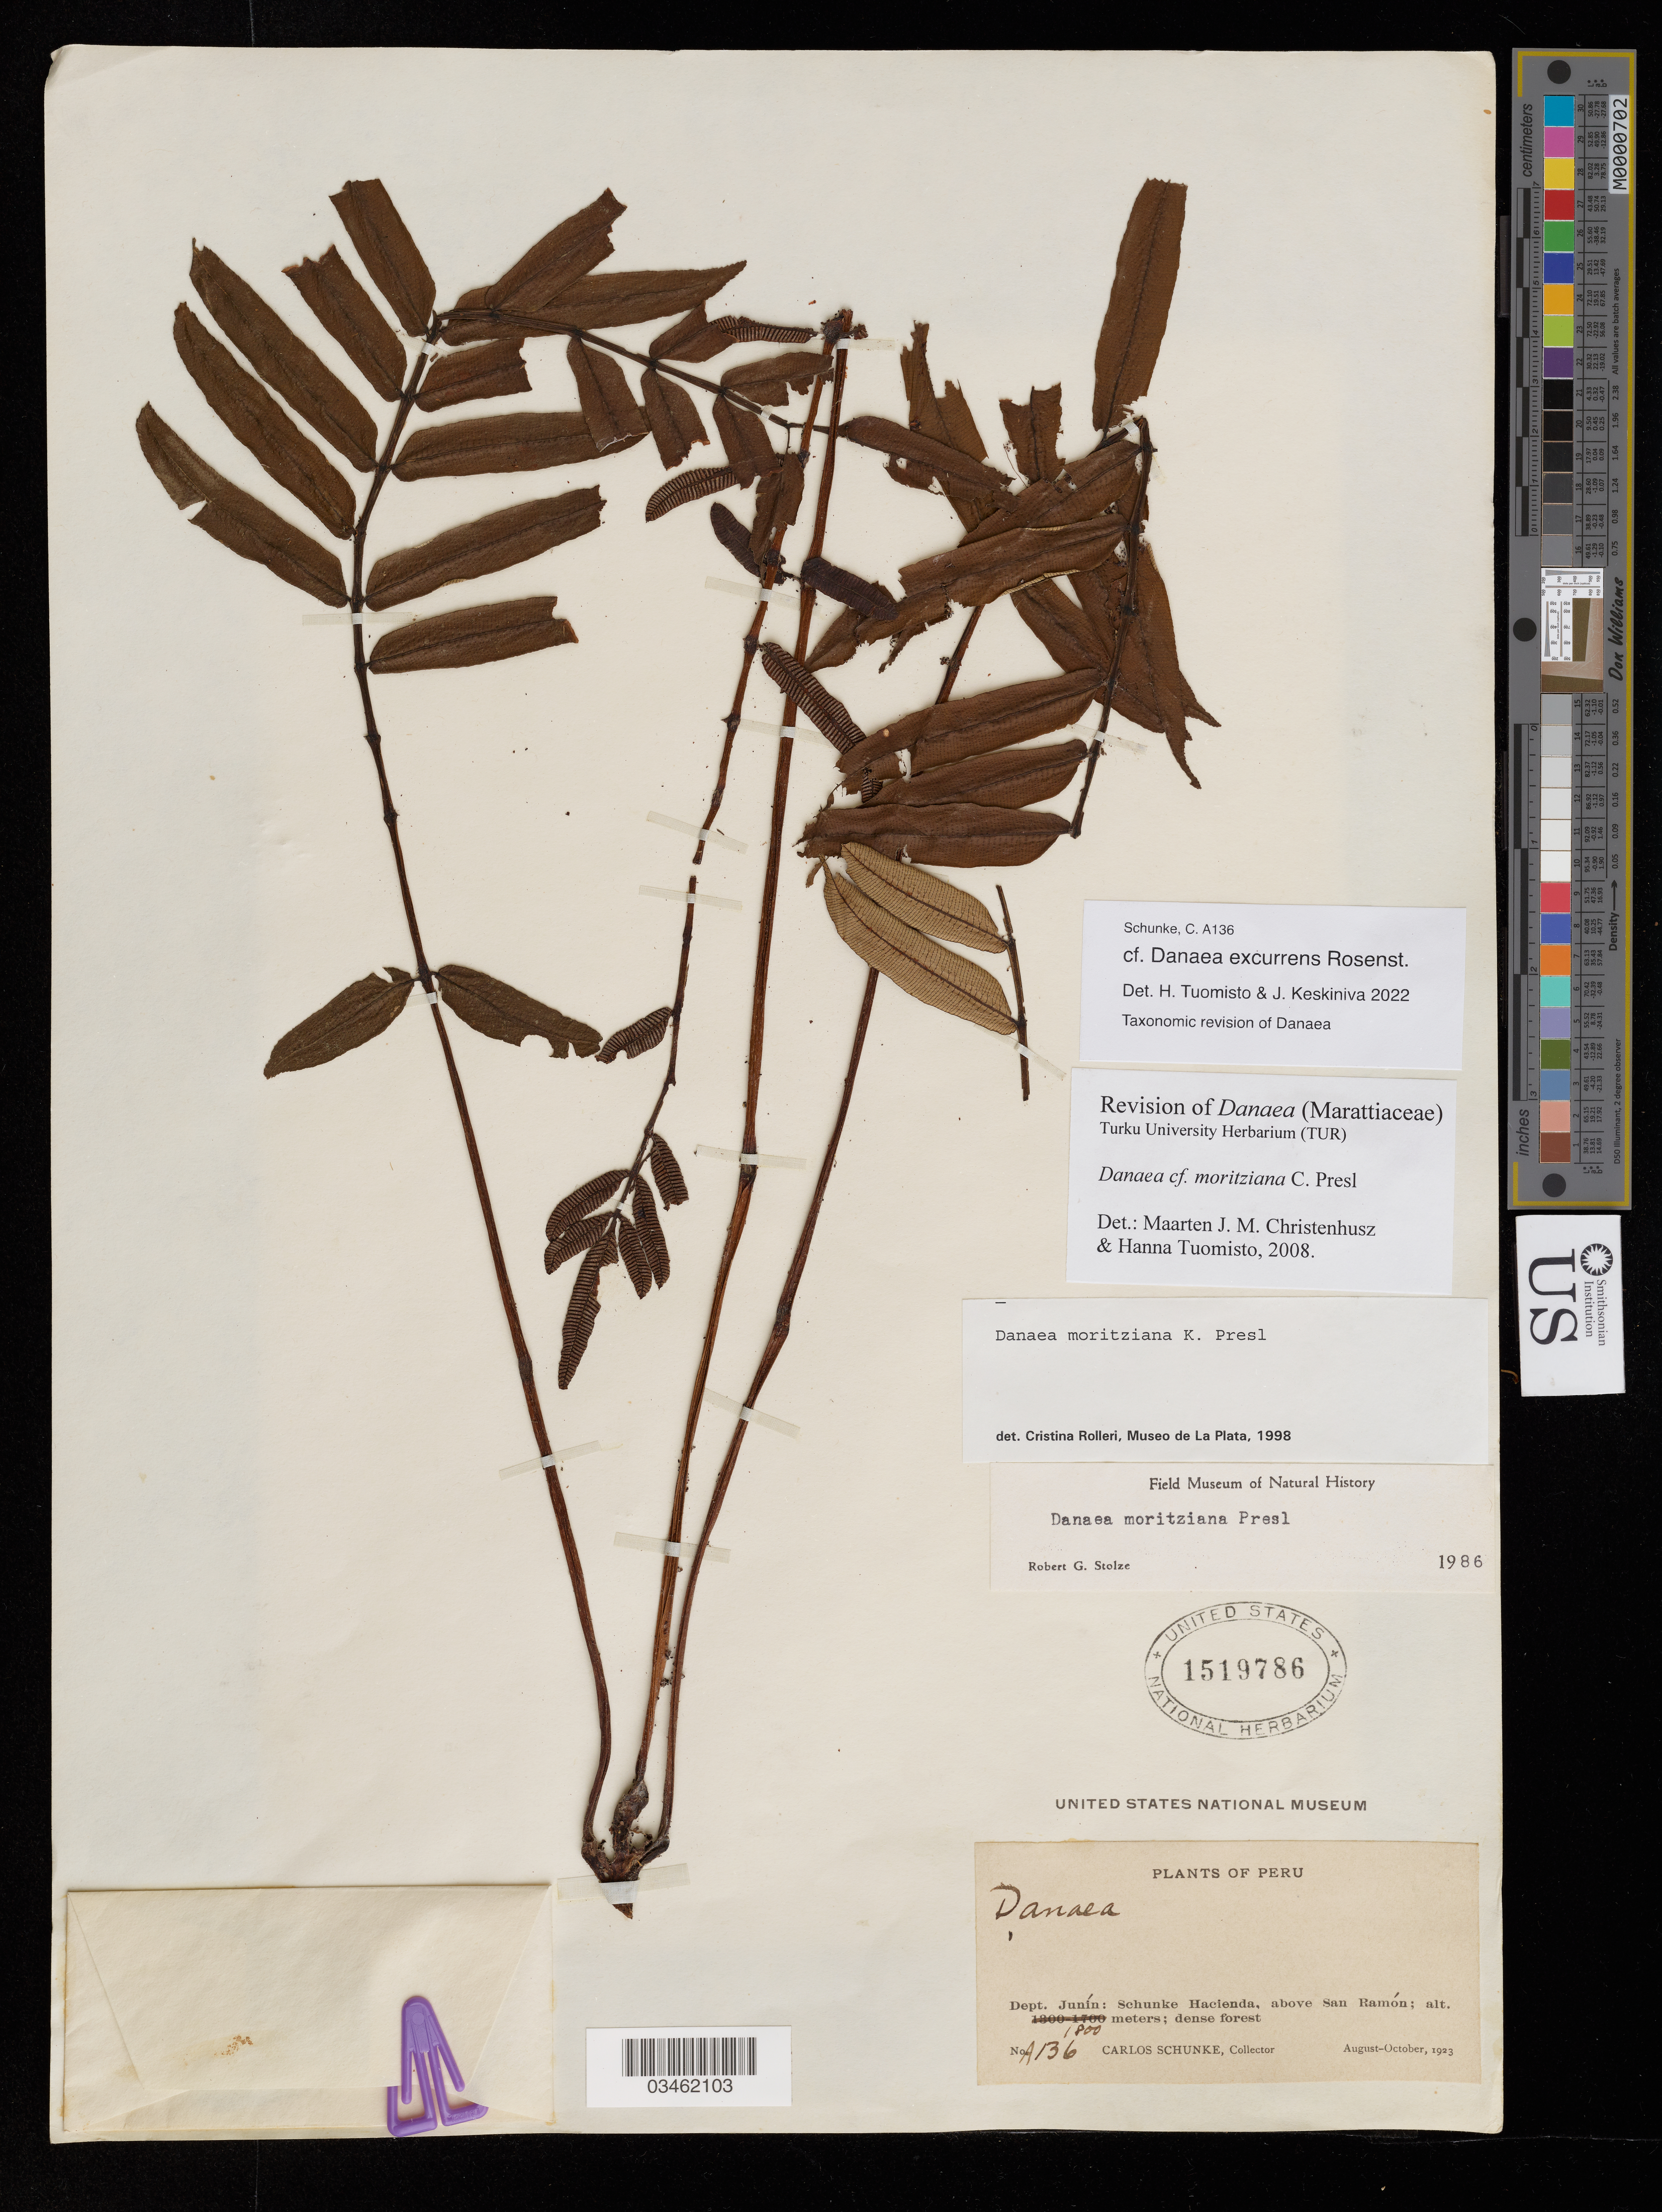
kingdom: Plantae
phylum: Tracheophyta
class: Polypodiopsida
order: Marattiales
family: Marattiaceae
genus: Danaea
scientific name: Danaea excurrens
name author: Rosenst.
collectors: C. Schunke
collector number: A136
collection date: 1923-08/1923-10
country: Peru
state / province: Junin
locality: Dept. Junín: Schunke Hacienda, above San Ramón.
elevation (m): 1800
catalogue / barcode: US 1519786